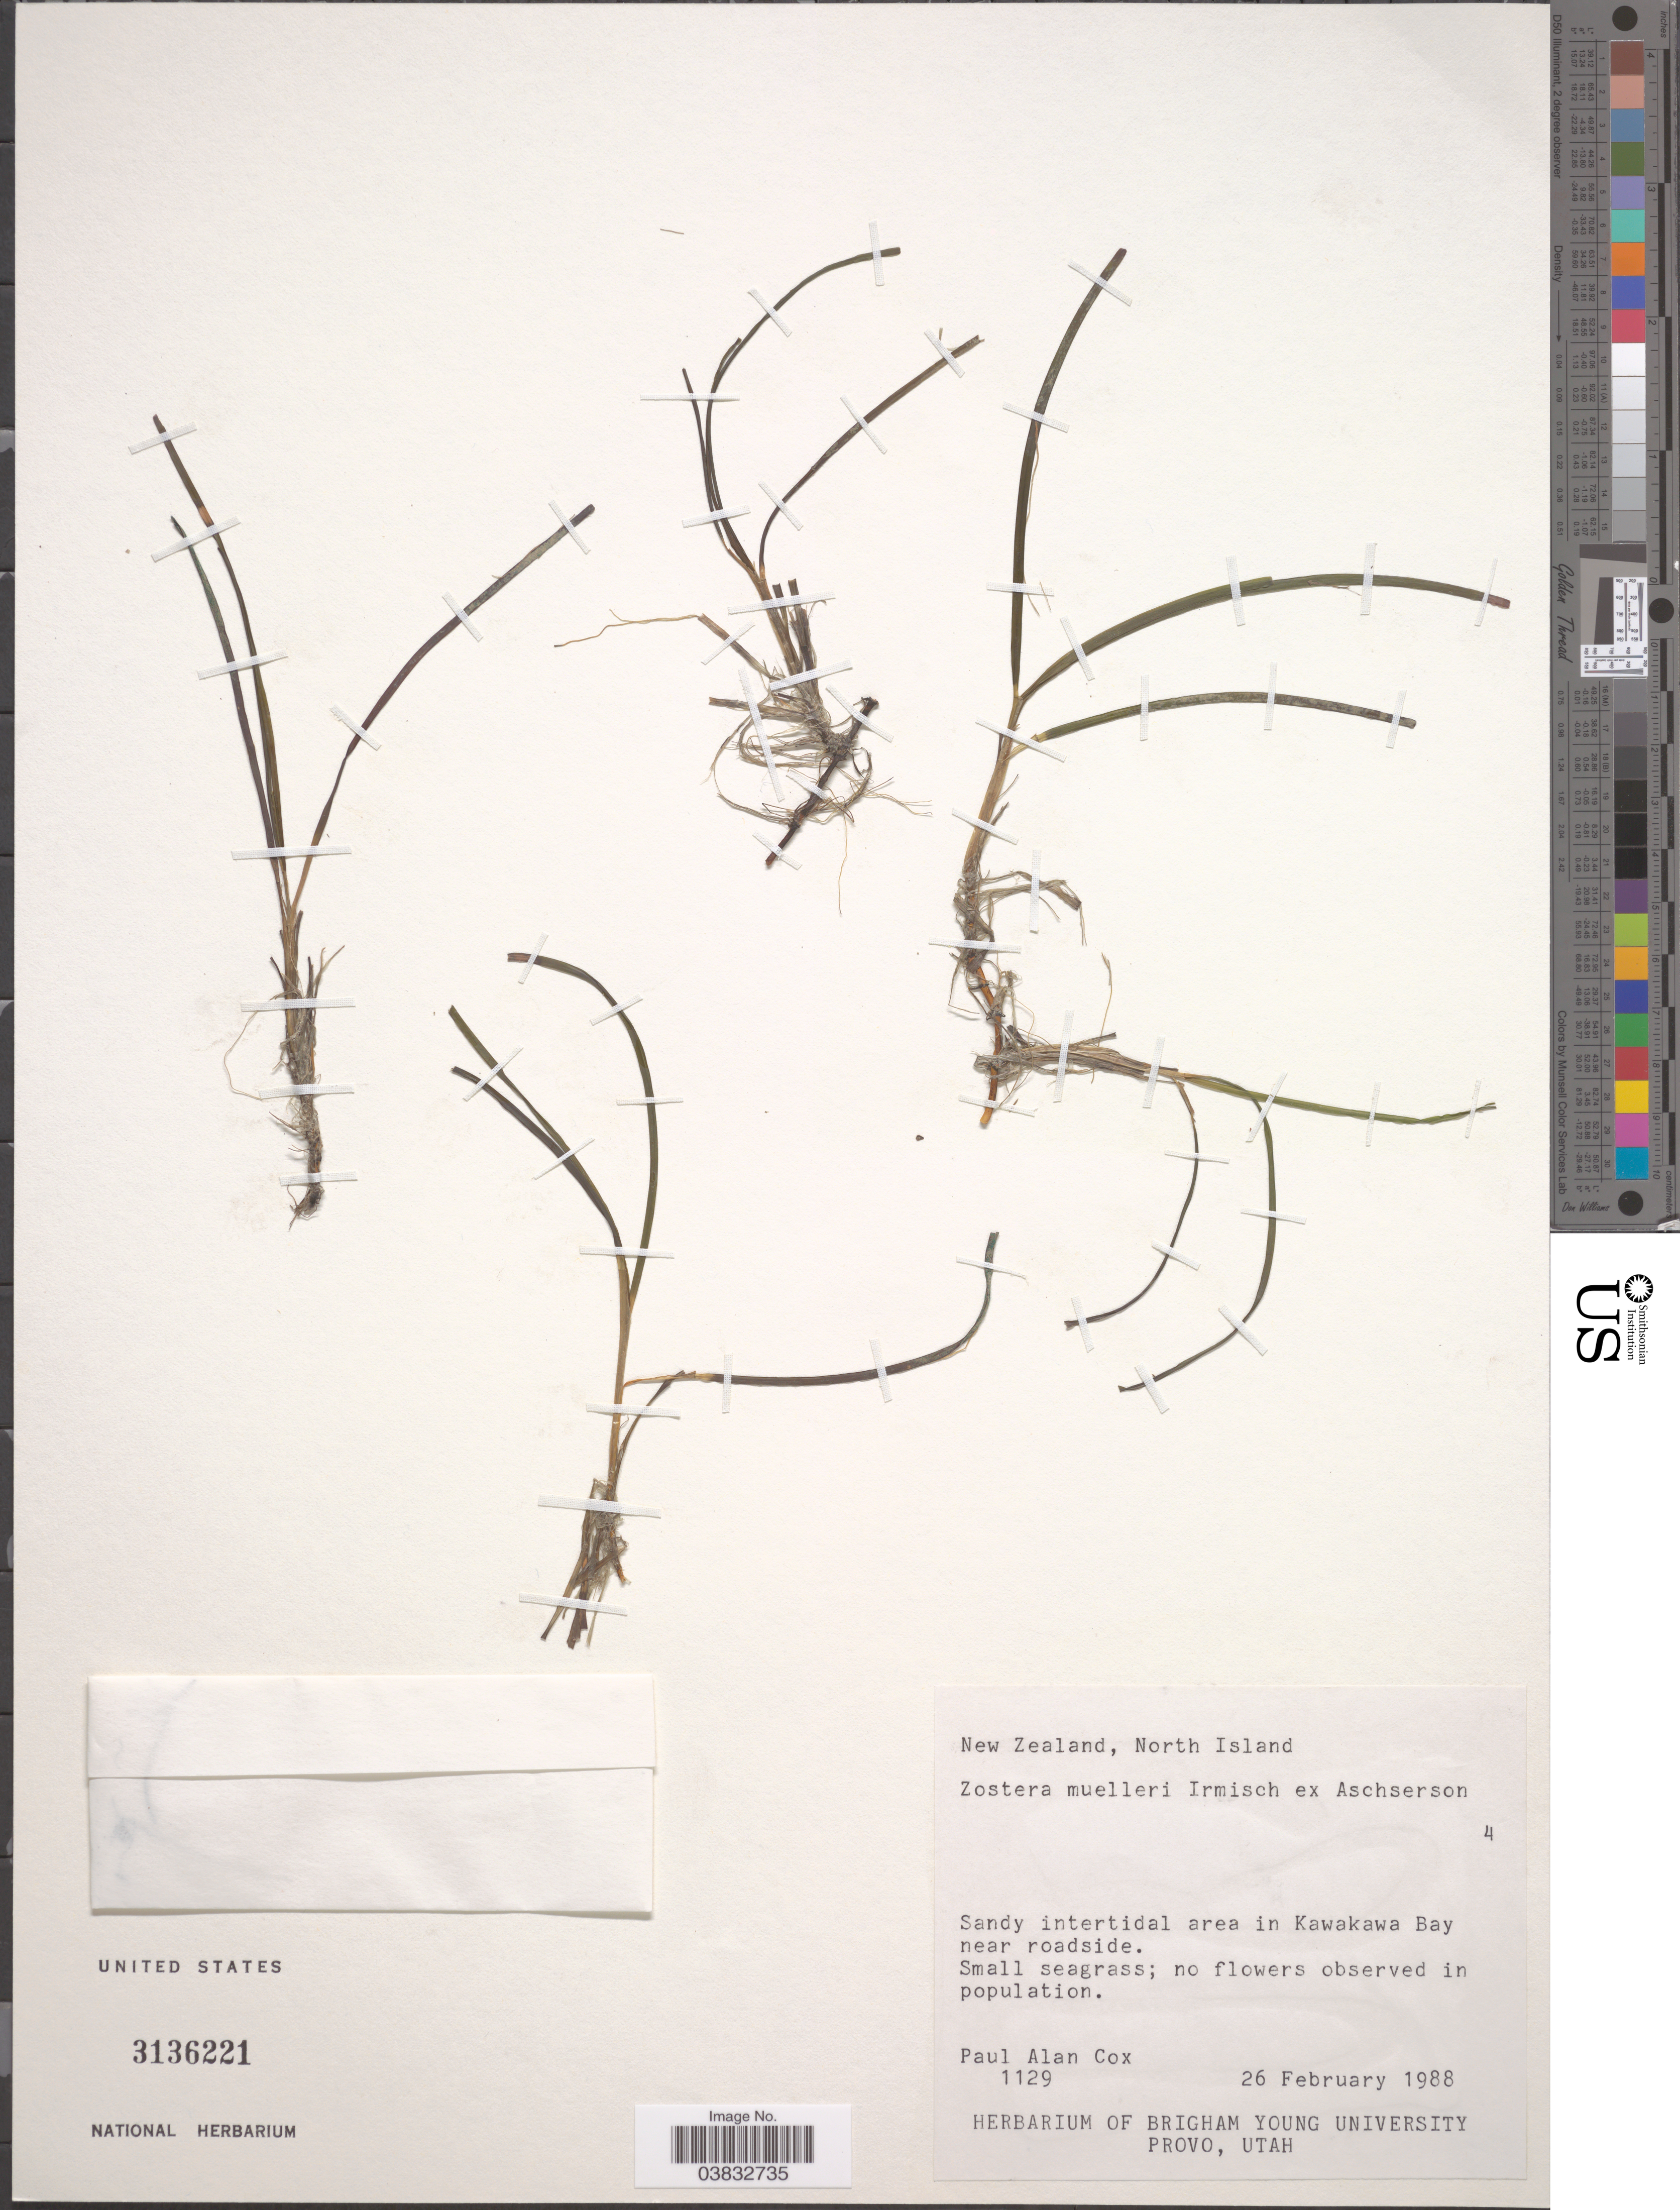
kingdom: Plantae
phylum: Tracheophyta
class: Liliopsida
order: Alismatales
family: Zosteraceae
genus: Zostera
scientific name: Zostera muelleri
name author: Irmisch ex Asch.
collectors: P. Cox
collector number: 1129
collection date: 1988-02-26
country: New Zealand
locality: North Island. Sandy intertidal area in Kawakawa Bay near roadside.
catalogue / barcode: US 3136221